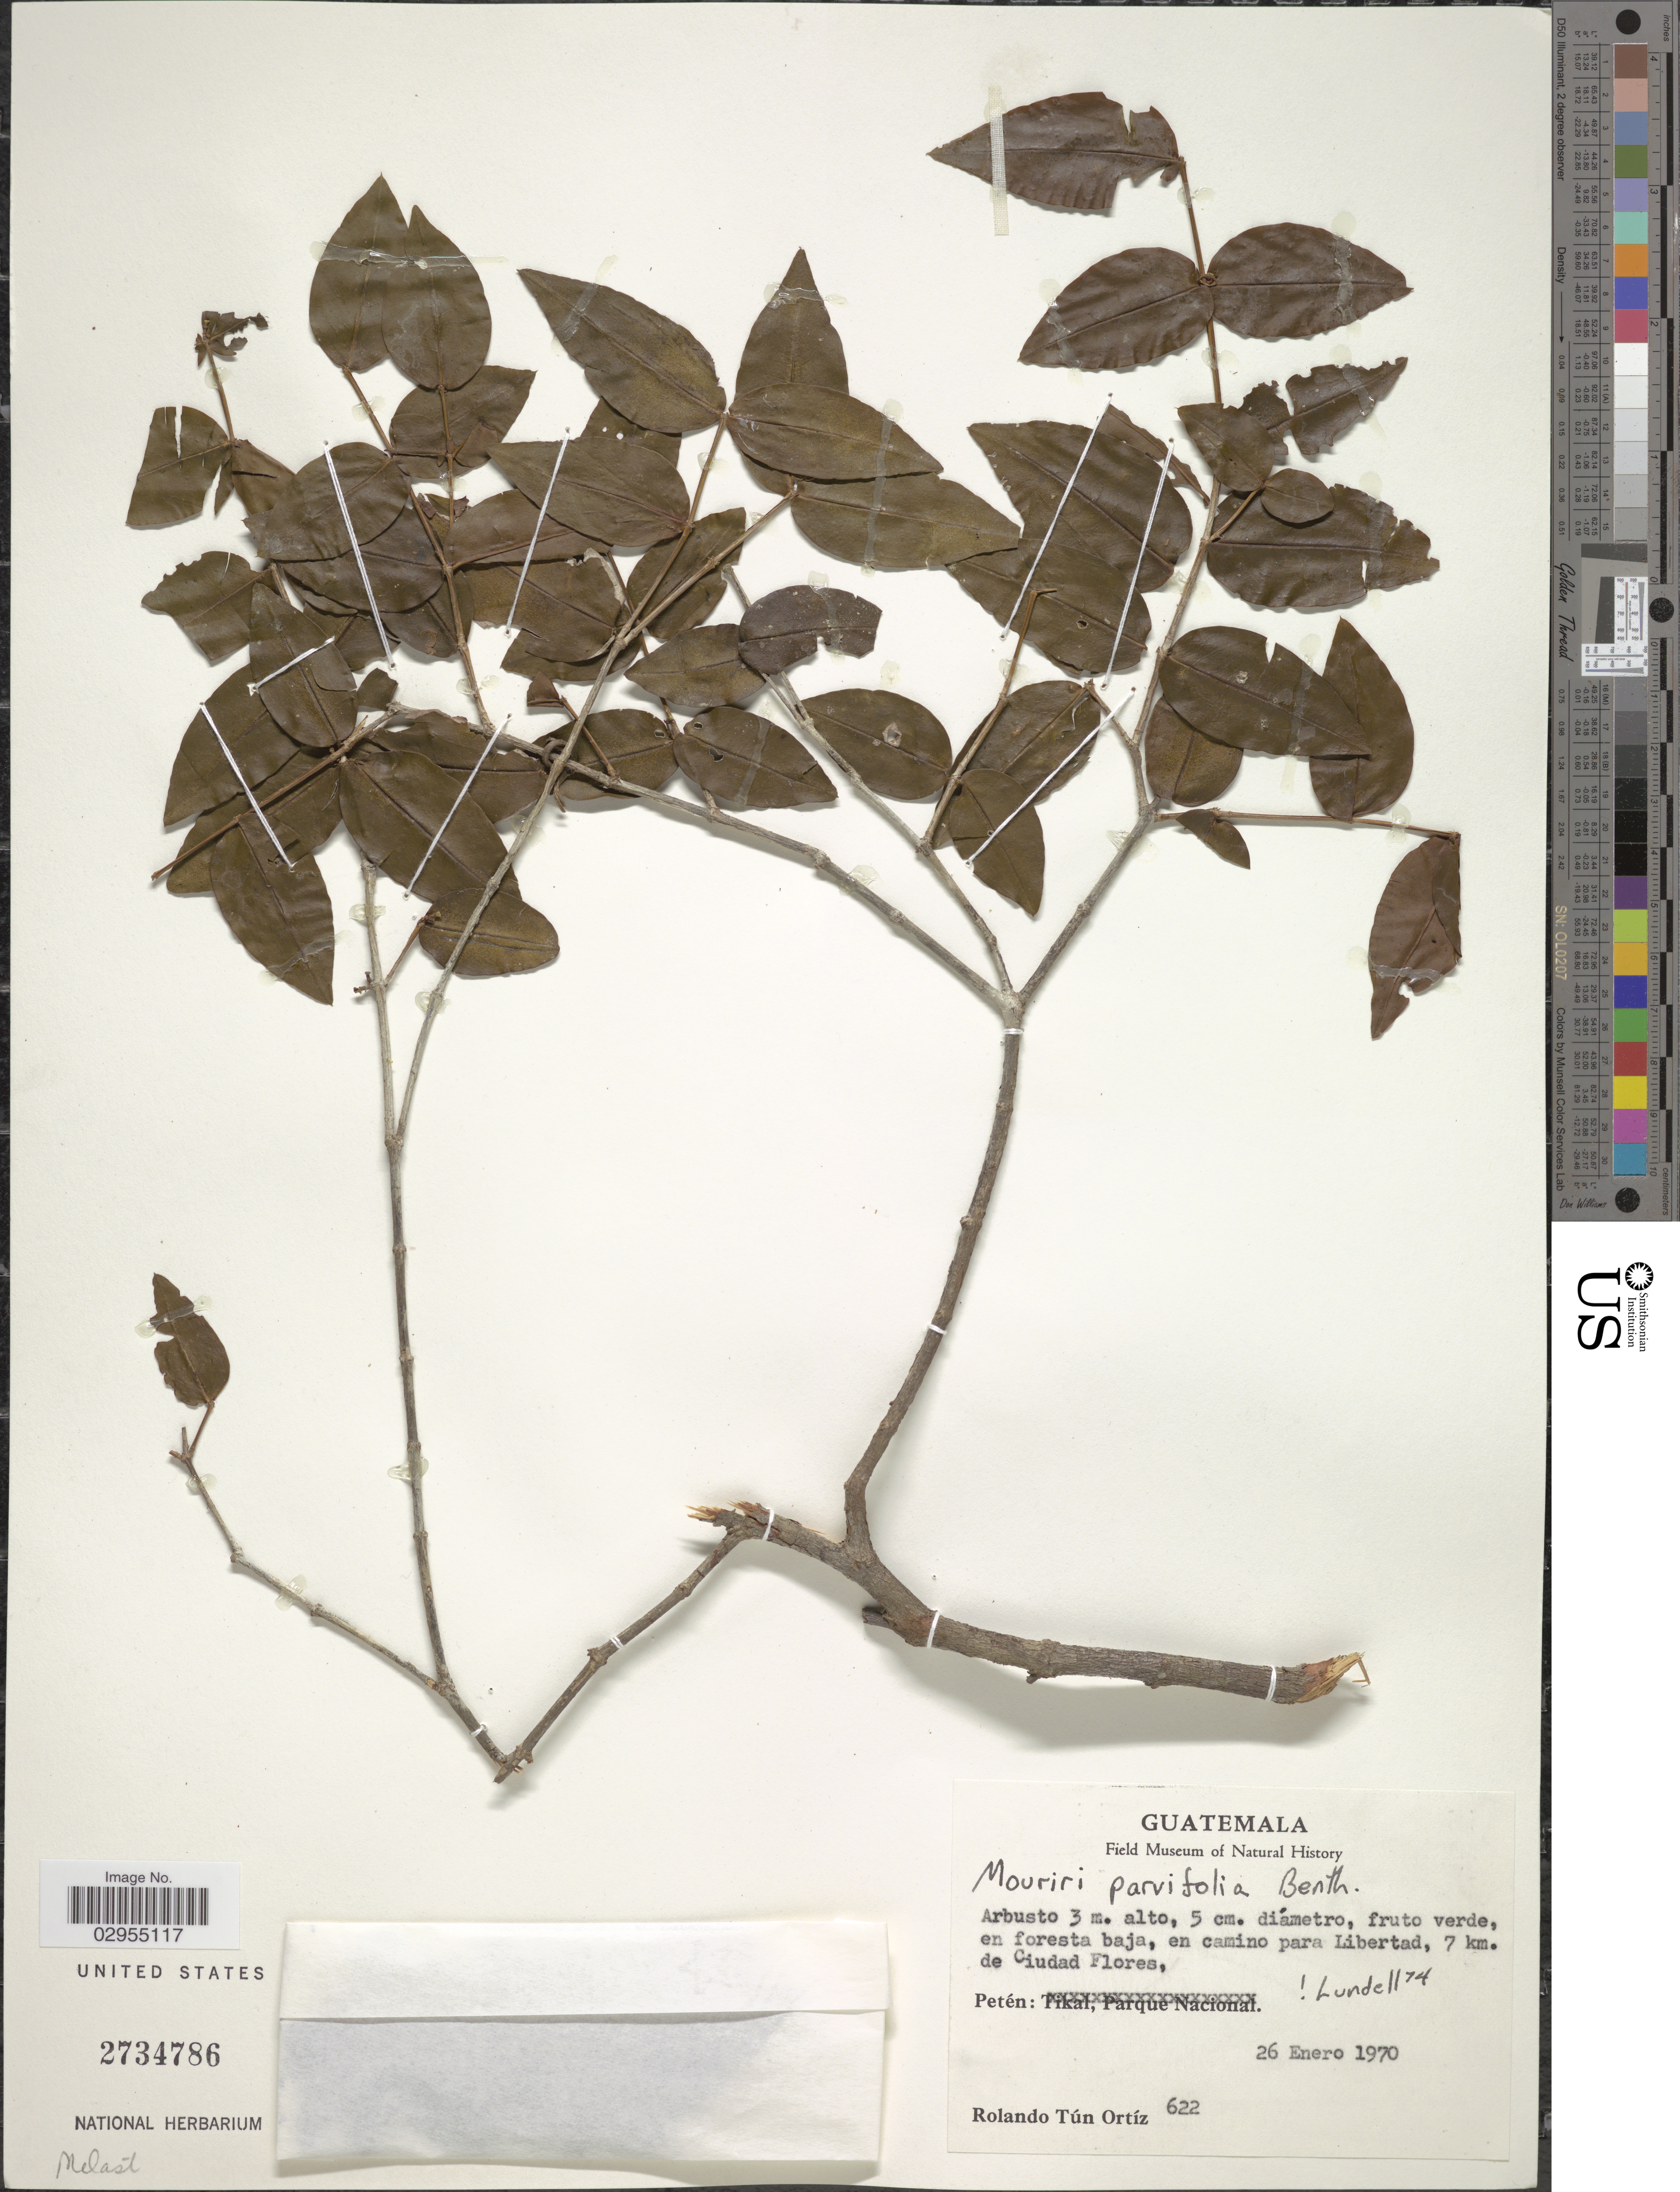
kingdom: Plantae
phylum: Tracheophyta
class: Magnoliopsida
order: Myrtales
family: Melastomataceae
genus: Mouriri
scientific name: Mouriri parvifolia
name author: Benth.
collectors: R. T. Ortíz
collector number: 622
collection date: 1970-01-26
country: Guatemala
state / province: El Petén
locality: En foresta baja, en camino para Libertad, 7 km. de Ciudad Flores, Petén.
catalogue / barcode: US 2734786